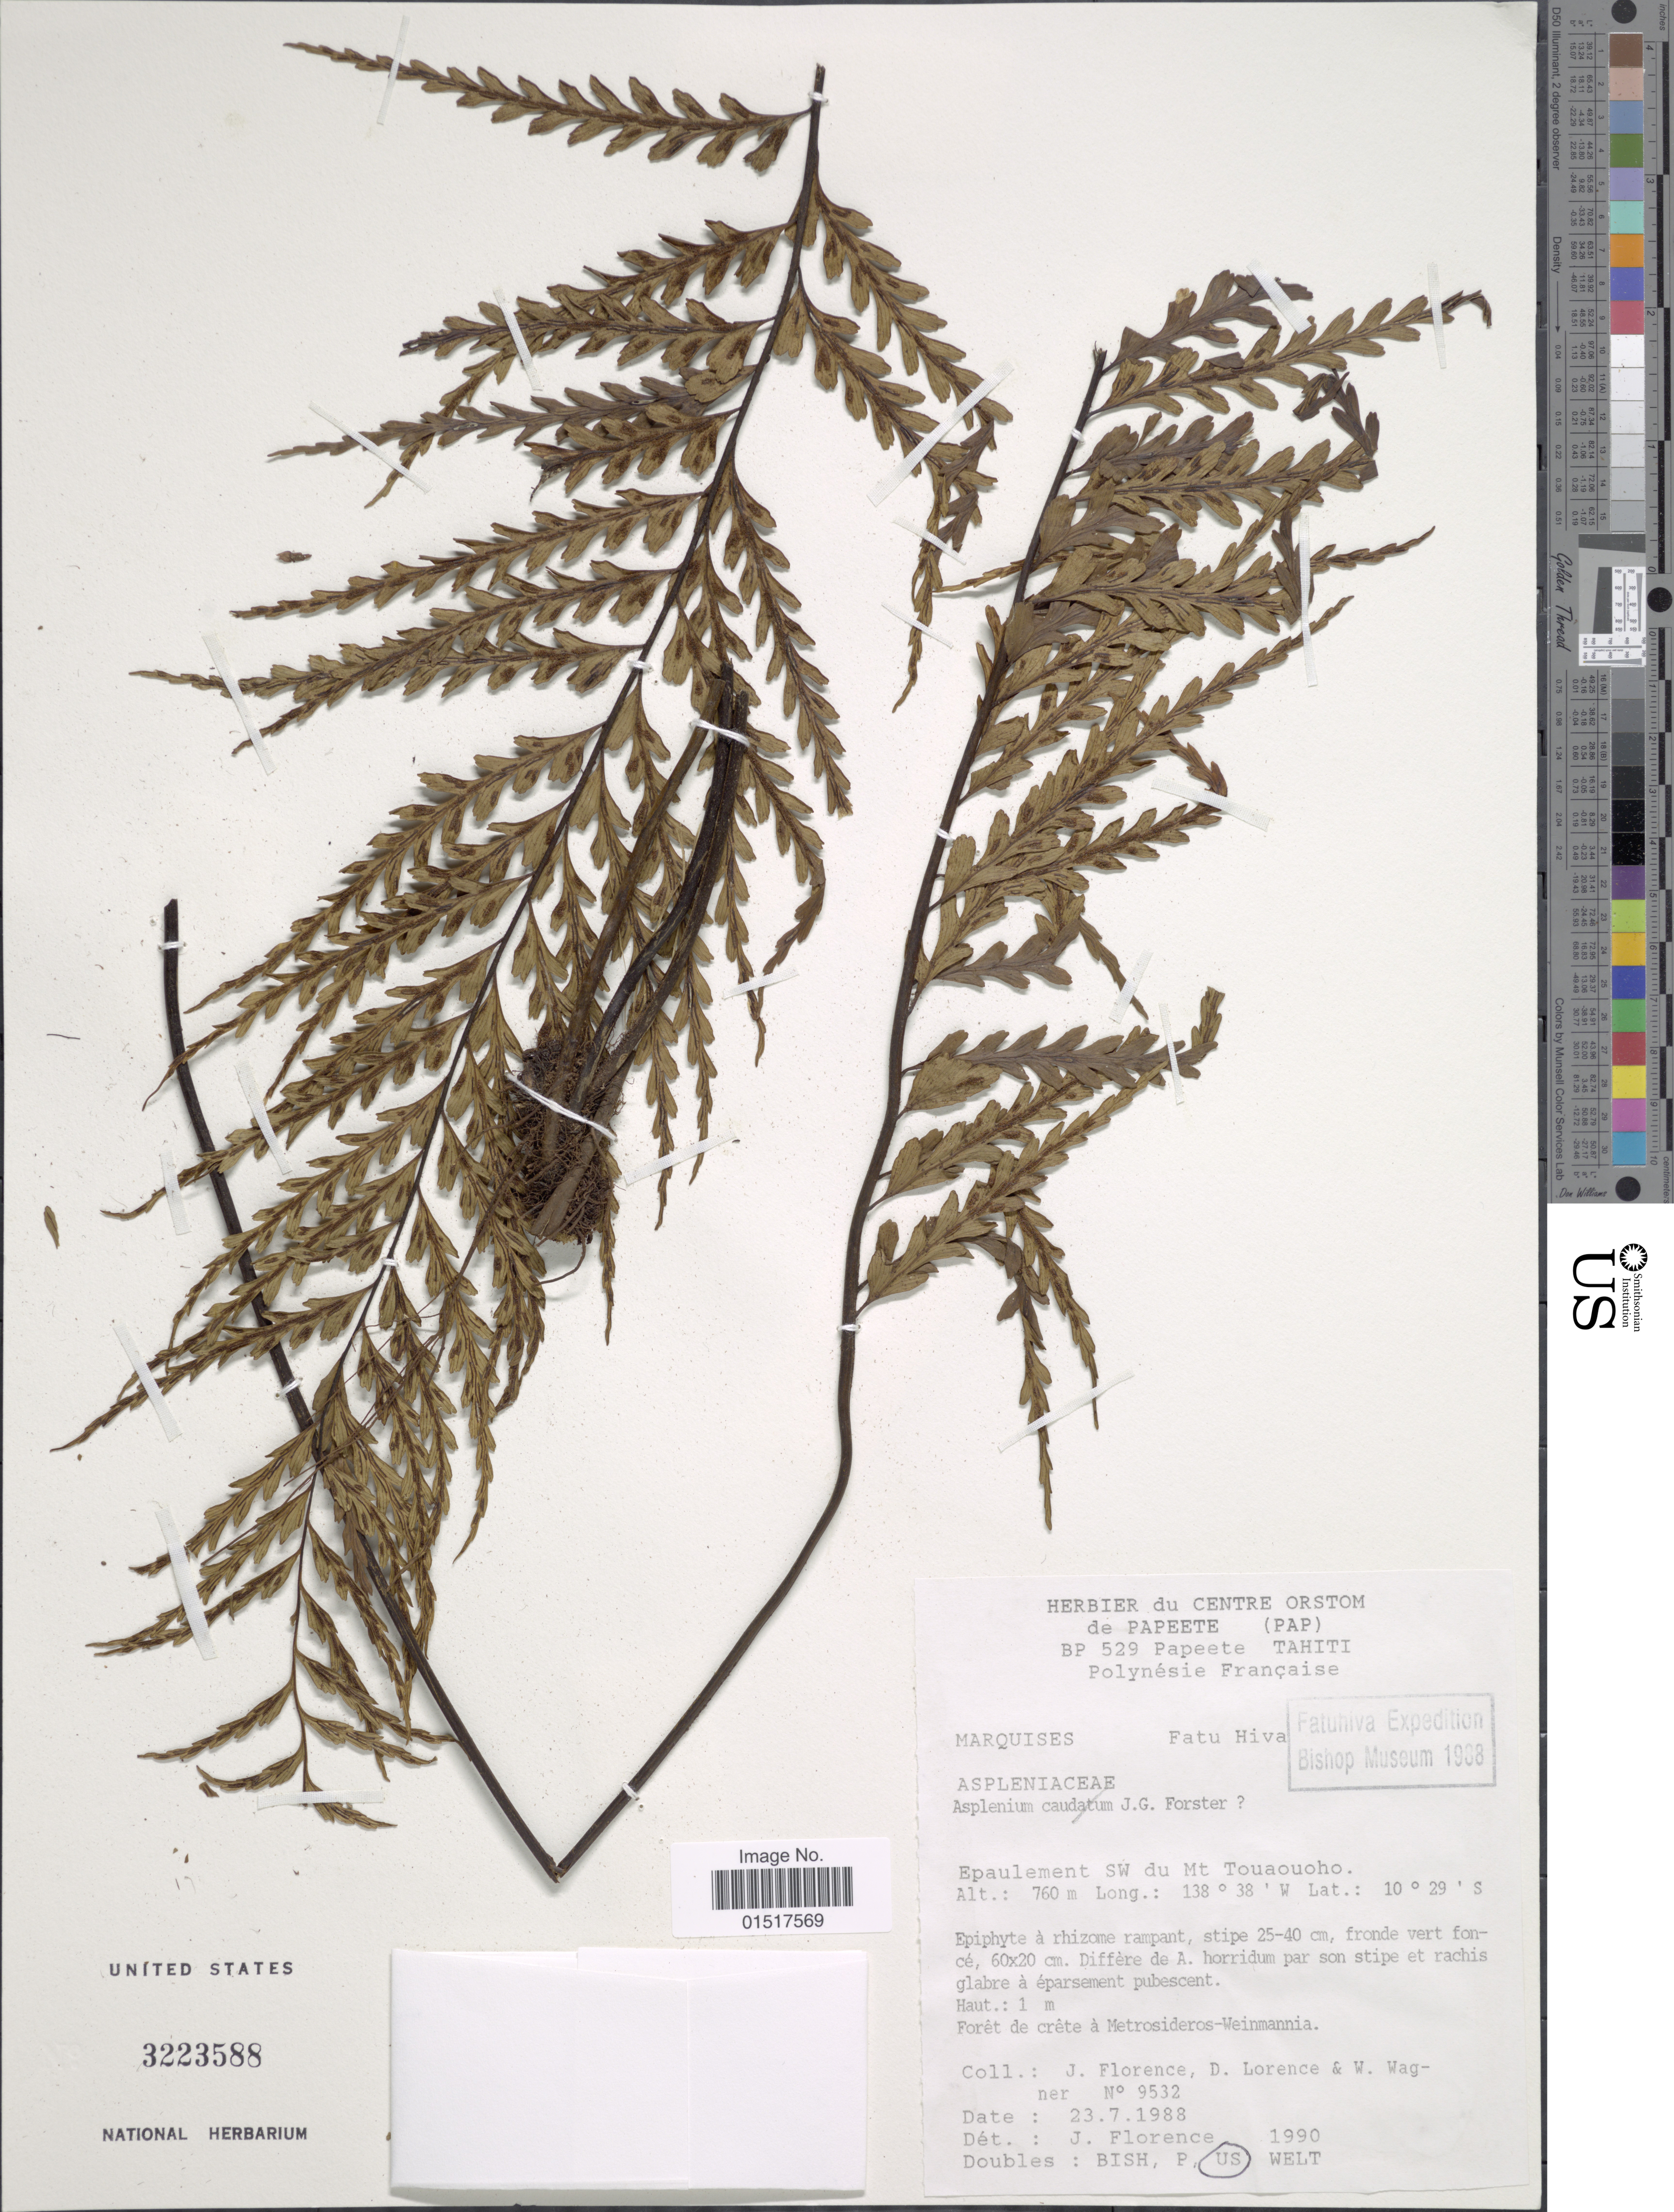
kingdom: Plantae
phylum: Tracheophyta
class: Polypodiopsida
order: Polypodiales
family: Aspleniaceae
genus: Asplenium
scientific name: Asplenium horridum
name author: Kaulf.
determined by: Wagner, W. L., (BOT), Smithsonian Institution - National Museum of Natural History (UNITED STATES)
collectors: J. Florence, D. Lorence & W. Wagner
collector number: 9532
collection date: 1988-07-23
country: French Polynesia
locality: Fatu Hiva. Epaulement SW du Mt Touaouoho.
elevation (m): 760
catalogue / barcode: US 3223588